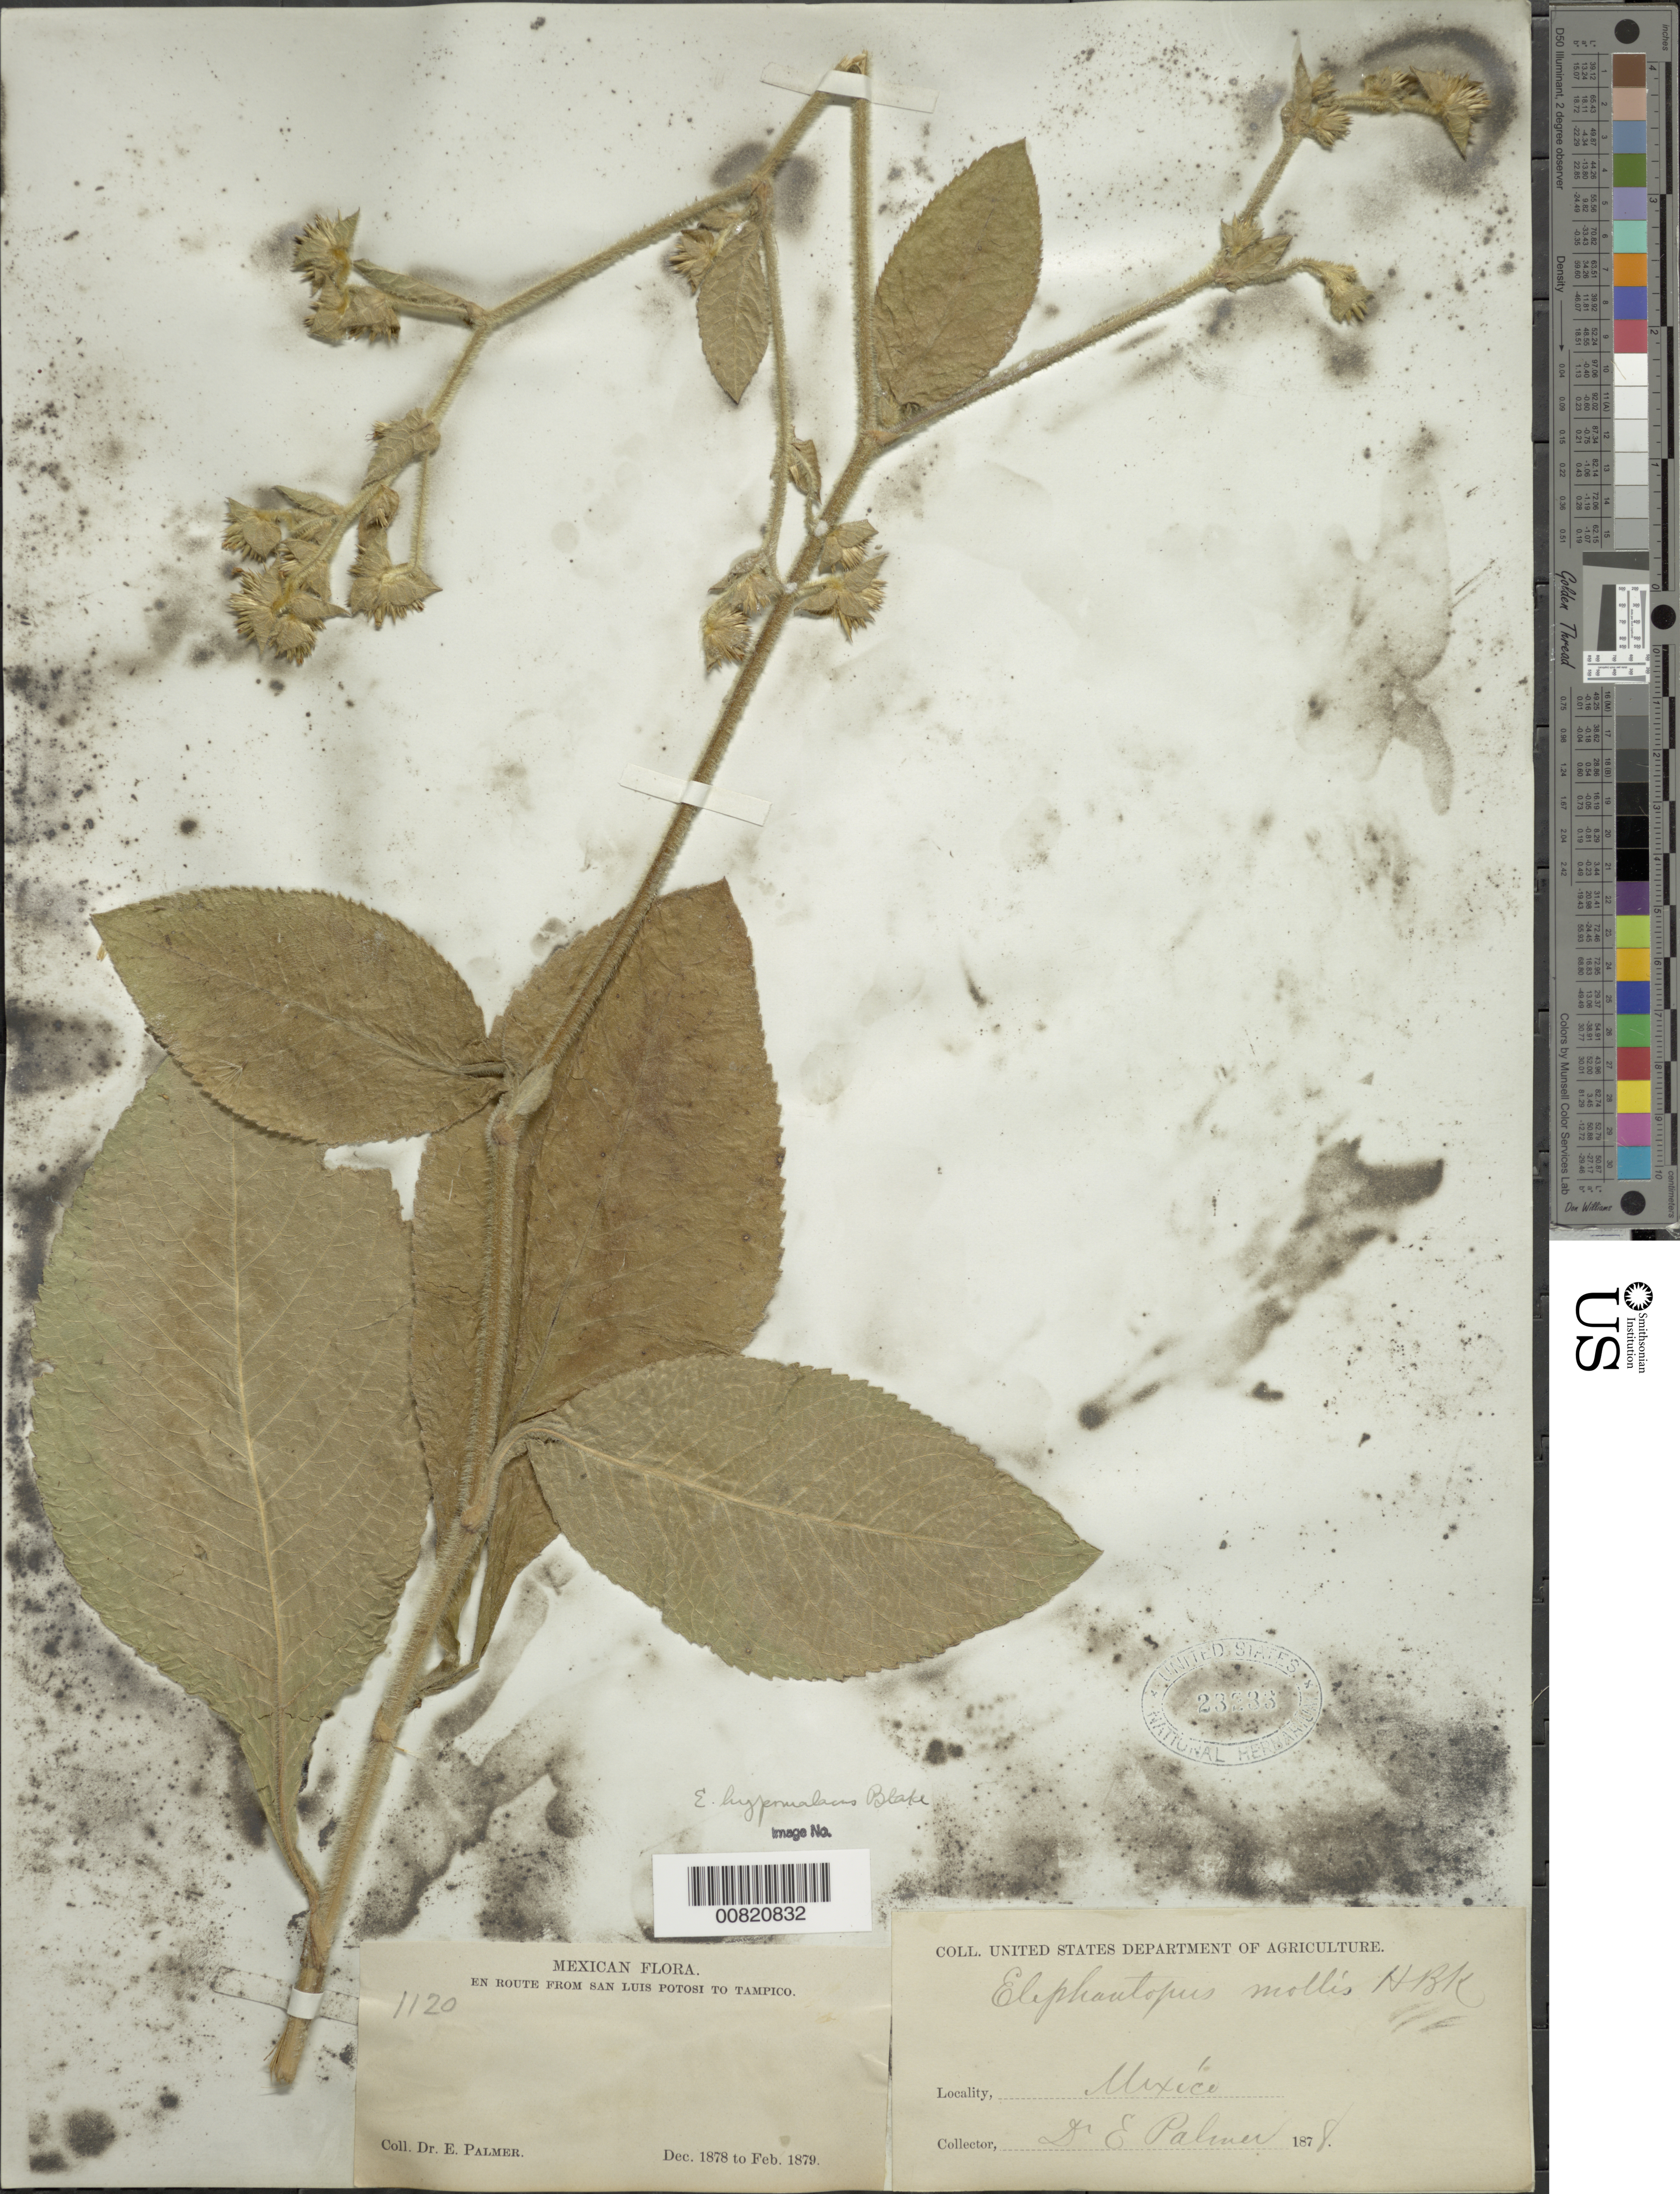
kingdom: Plantae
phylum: Tracheophyta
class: Magnoliopsida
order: Asterales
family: Asteraceae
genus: Elephantopus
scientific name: Elephantopus hypomalacus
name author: S.F. Blake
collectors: E. Palmer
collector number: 1120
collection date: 1878-12/1879-02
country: Mexico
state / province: San Luis Potosí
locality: En route from San Luis Potosí to Tampico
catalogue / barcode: US 23233